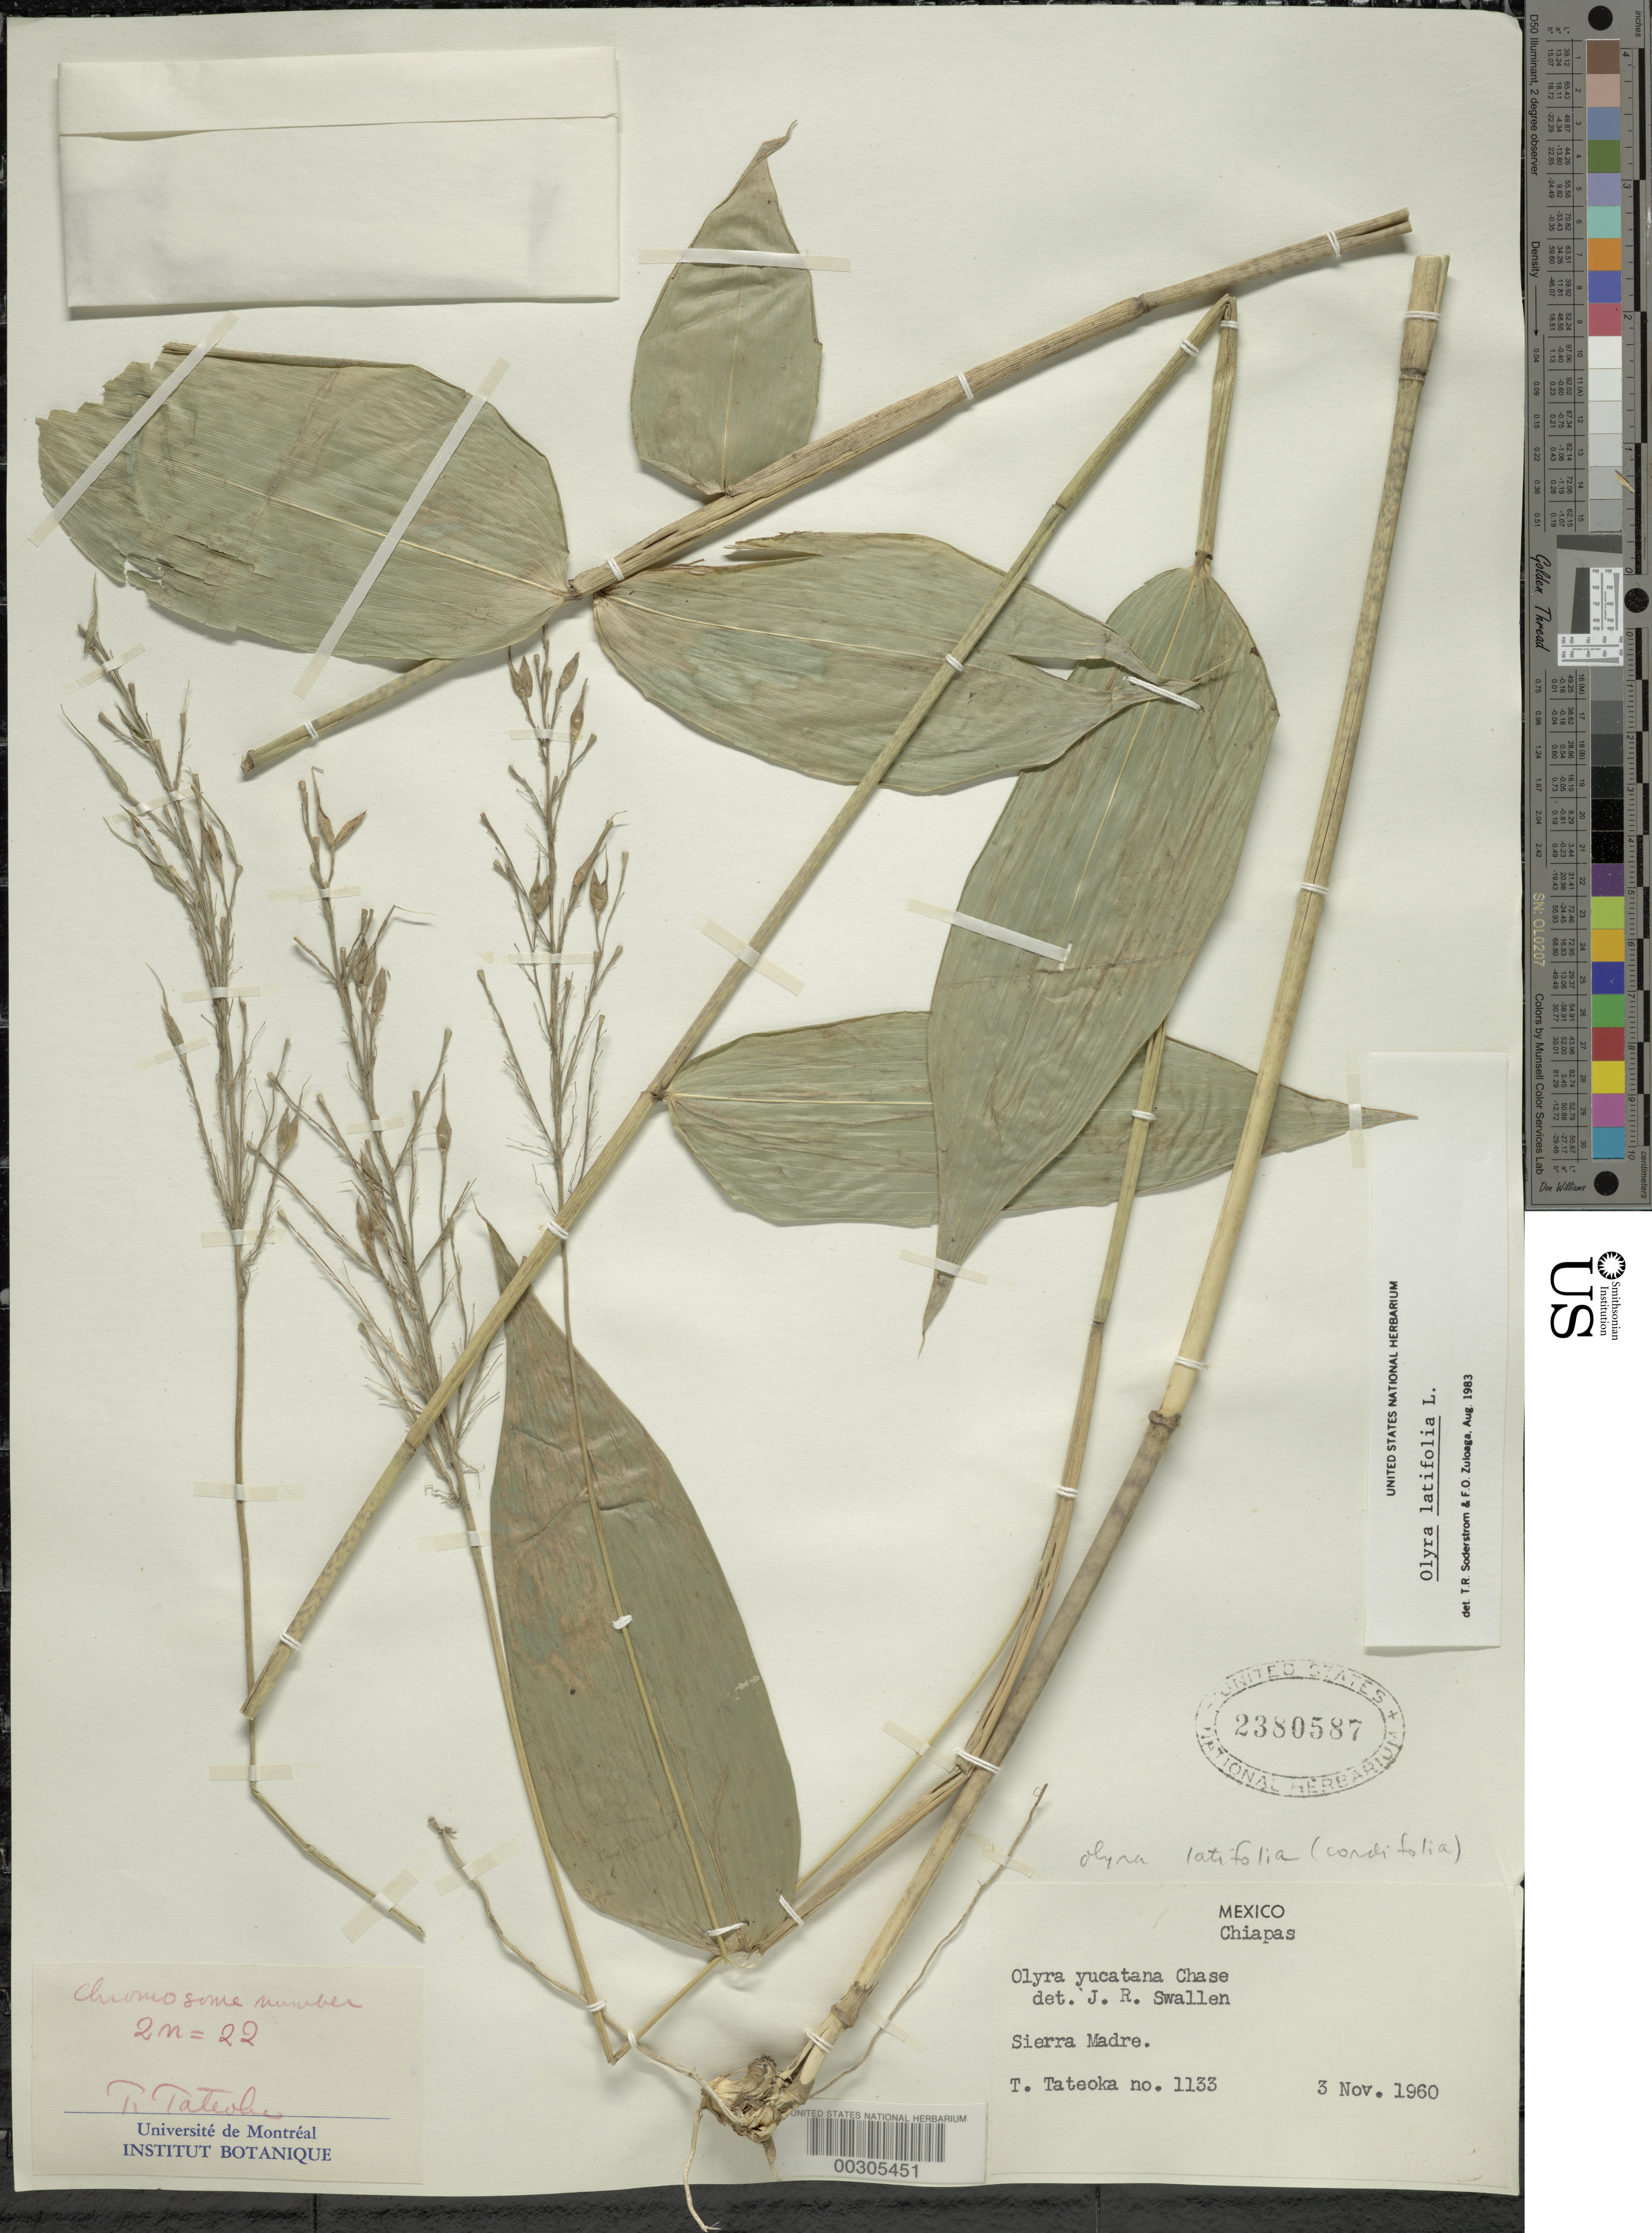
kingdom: Plantae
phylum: Tracheophyta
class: Liliopsida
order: Poales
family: Poaceae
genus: Olyra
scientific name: Olyra latifolia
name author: L.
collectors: T. Tateoka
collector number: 1133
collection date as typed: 03 Nov 1960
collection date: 1960-11-03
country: Mexico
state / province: Chiapas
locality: Sierra Madre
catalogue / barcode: US 2380587